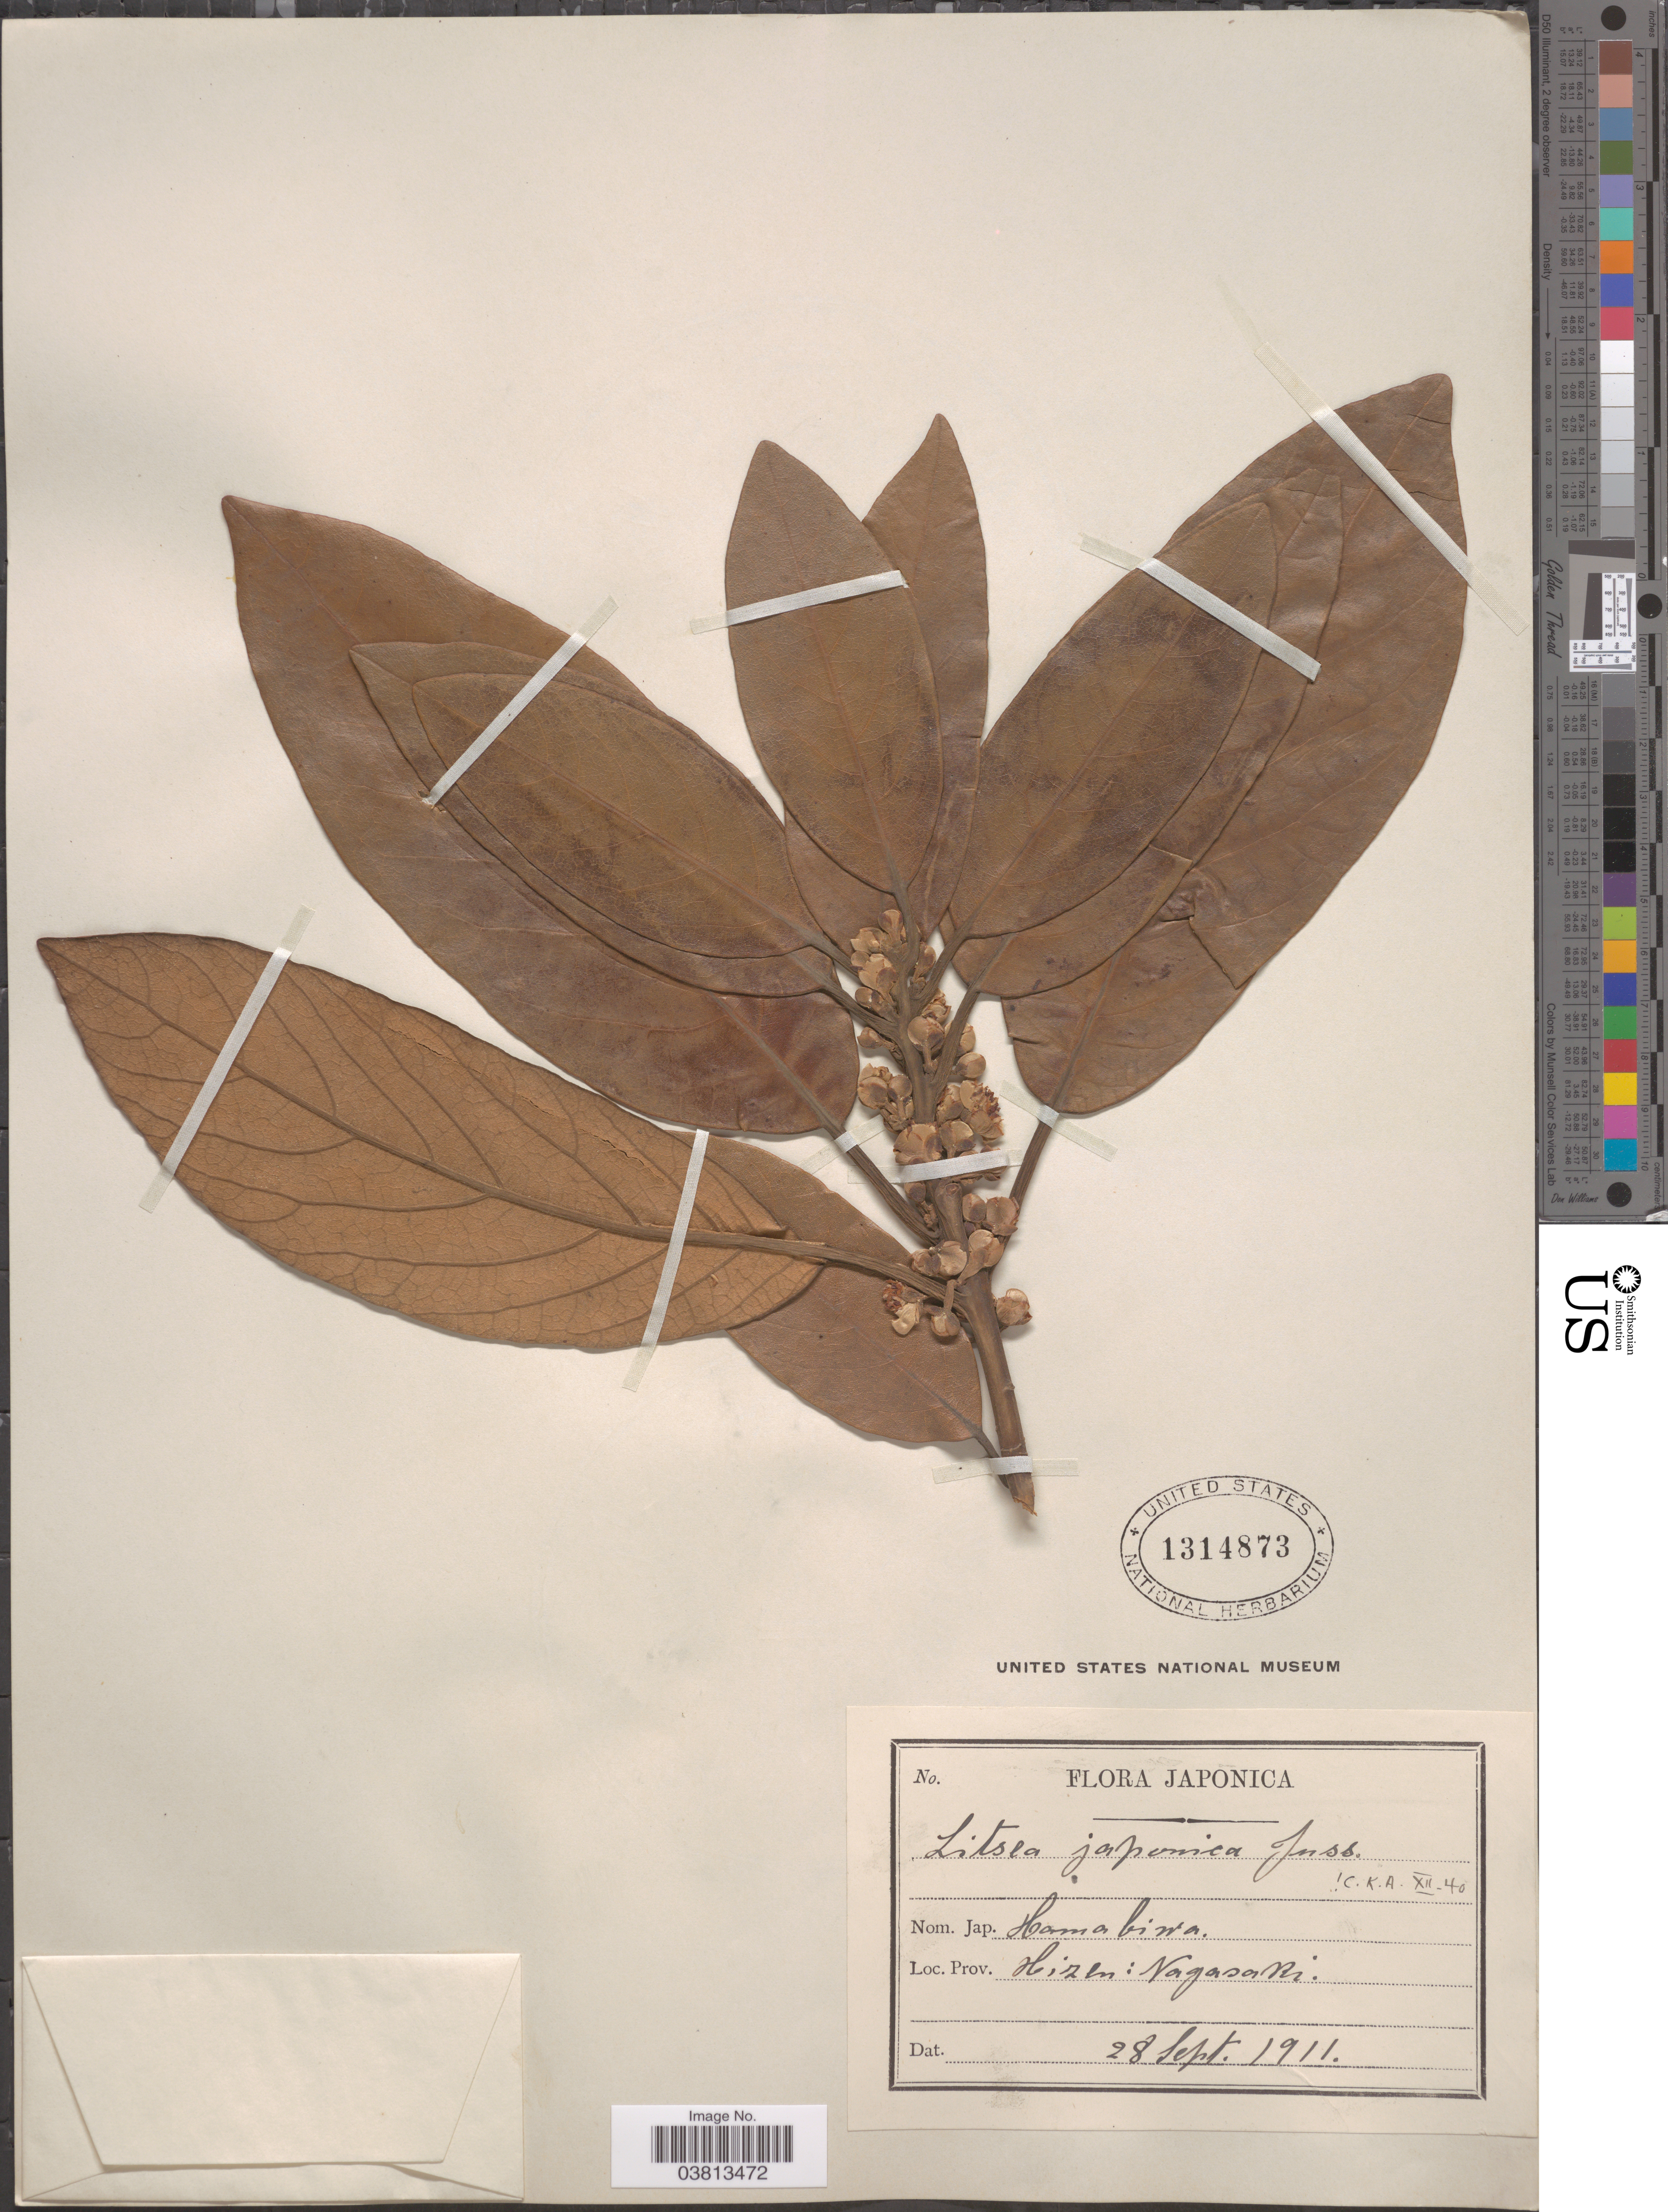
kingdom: Plantae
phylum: Tracheophyta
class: Magnoliopsida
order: Laurales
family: Lauraceae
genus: Litsea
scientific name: Litsea japonica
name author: (Thunb.) Juss.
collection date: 1911-09-28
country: Japan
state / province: Nagasaki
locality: Hizen.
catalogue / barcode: US 1314873